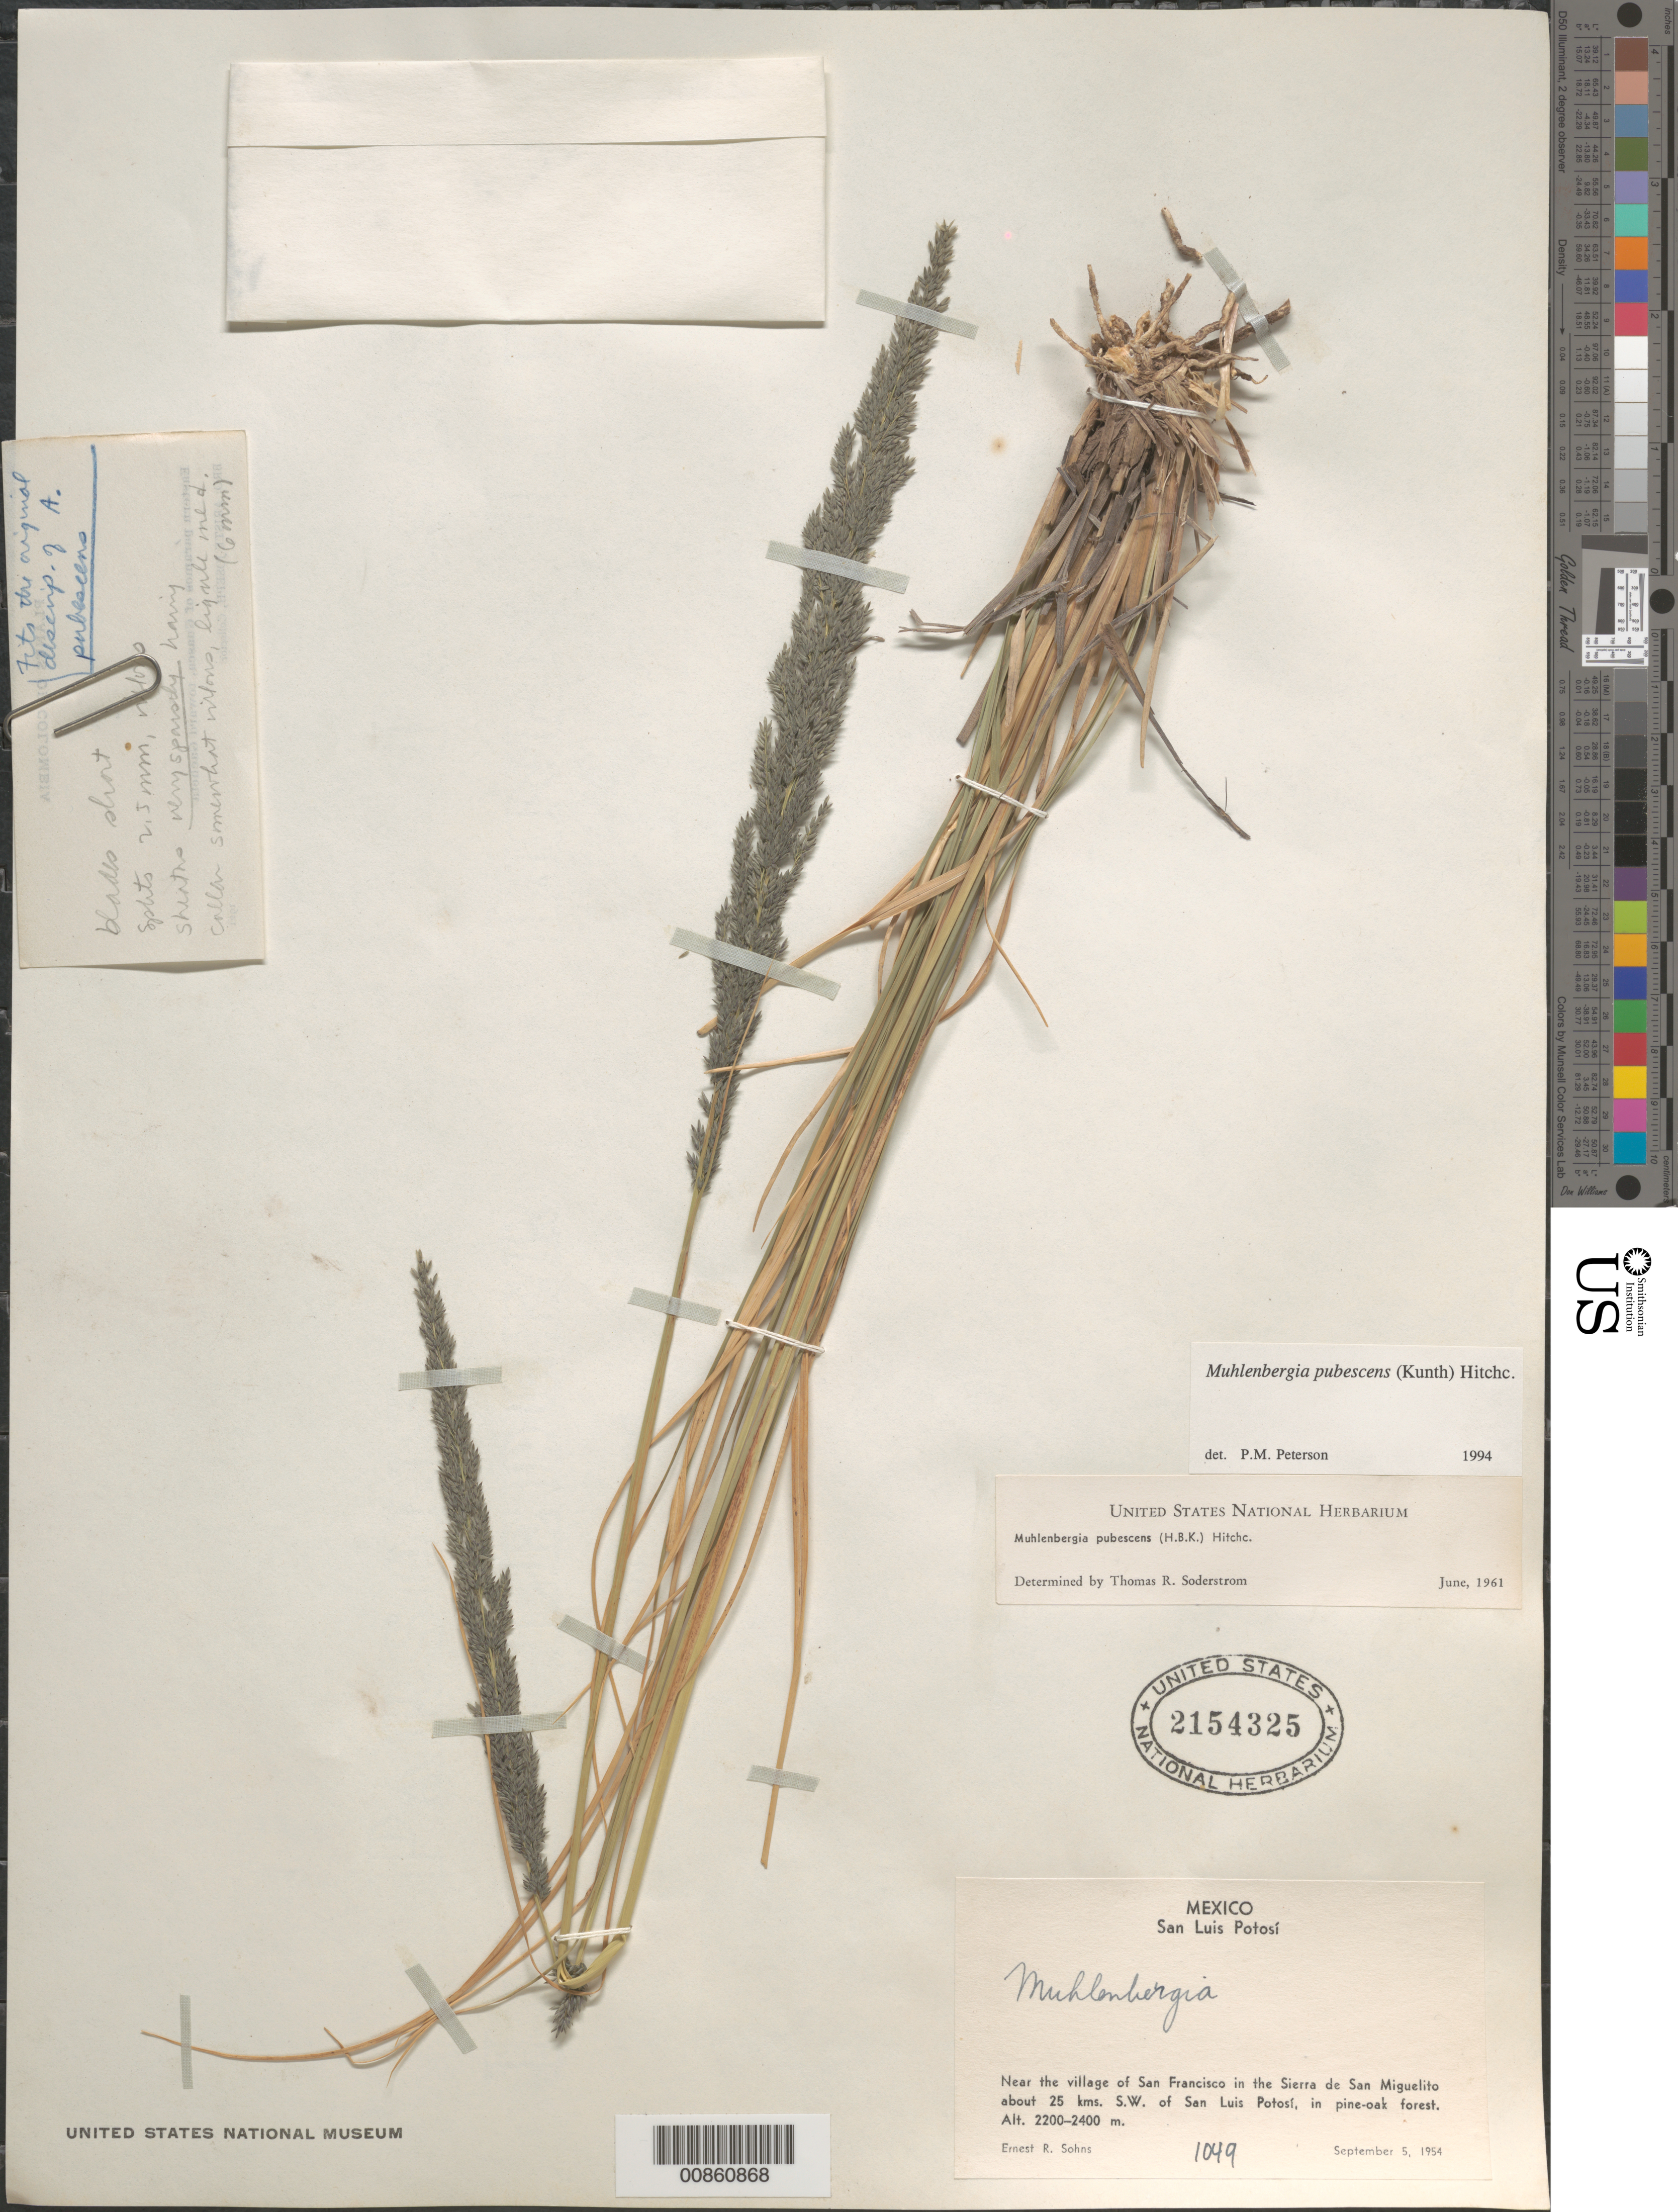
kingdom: Plantae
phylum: Tracheophyta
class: Liliopsida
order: Poales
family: Poaceae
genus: Muhlenbergia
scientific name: Muhlenbergia pubescens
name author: (Kunth) Hitchc.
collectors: E. R. Sohns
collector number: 1049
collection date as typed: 05 Sep 1954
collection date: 1954-09-05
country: Mexico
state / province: San Luis Potosí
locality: Near the village of San Francisco in the Sierra de San Miguelito, S.L.P.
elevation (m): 2400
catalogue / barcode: US 2154325